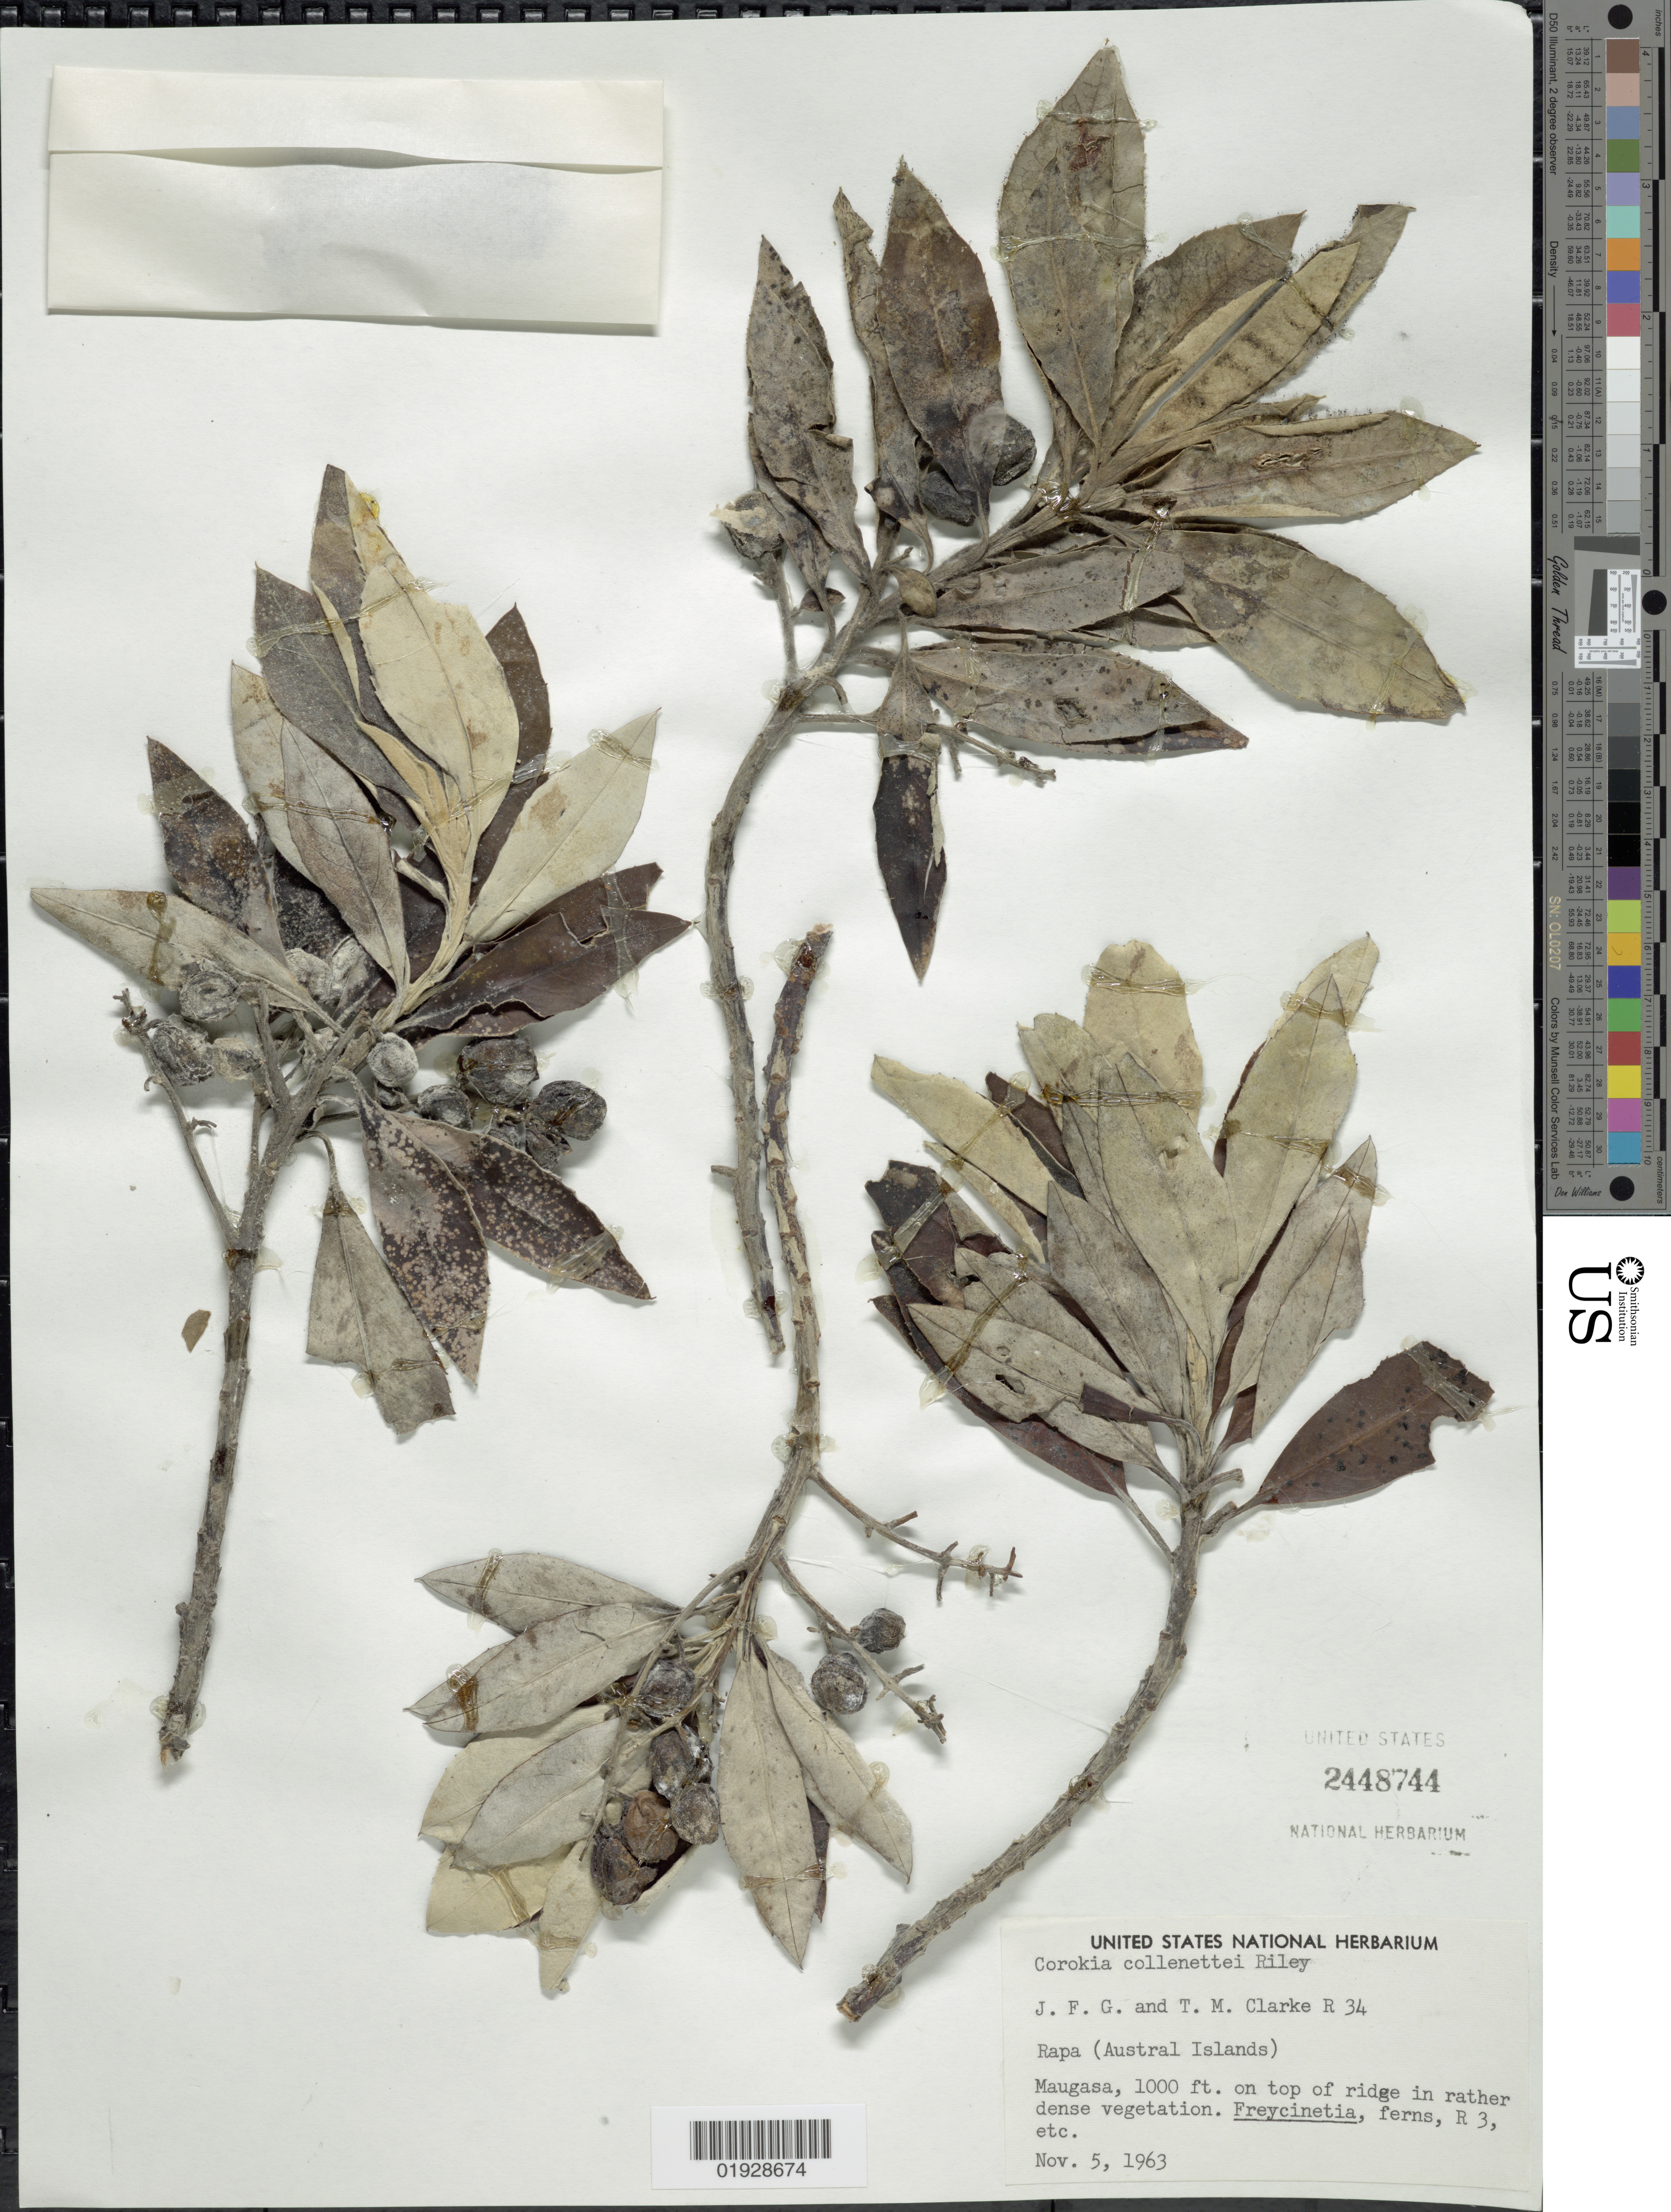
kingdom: Plantae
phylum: Tracheophyta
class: Magnoliopsida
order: Asterales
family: Argophyllaceae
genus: Corokia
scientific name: Corokia collenettei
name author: L. Riley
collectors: J. F. Gates-Clarke & T. M. Clarke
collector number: R 34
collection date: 1963-11-05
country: French Polynesia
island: Rapa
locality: Rapa (Austral Islands). Maugasa.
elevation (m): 305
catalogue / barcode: US 2448744